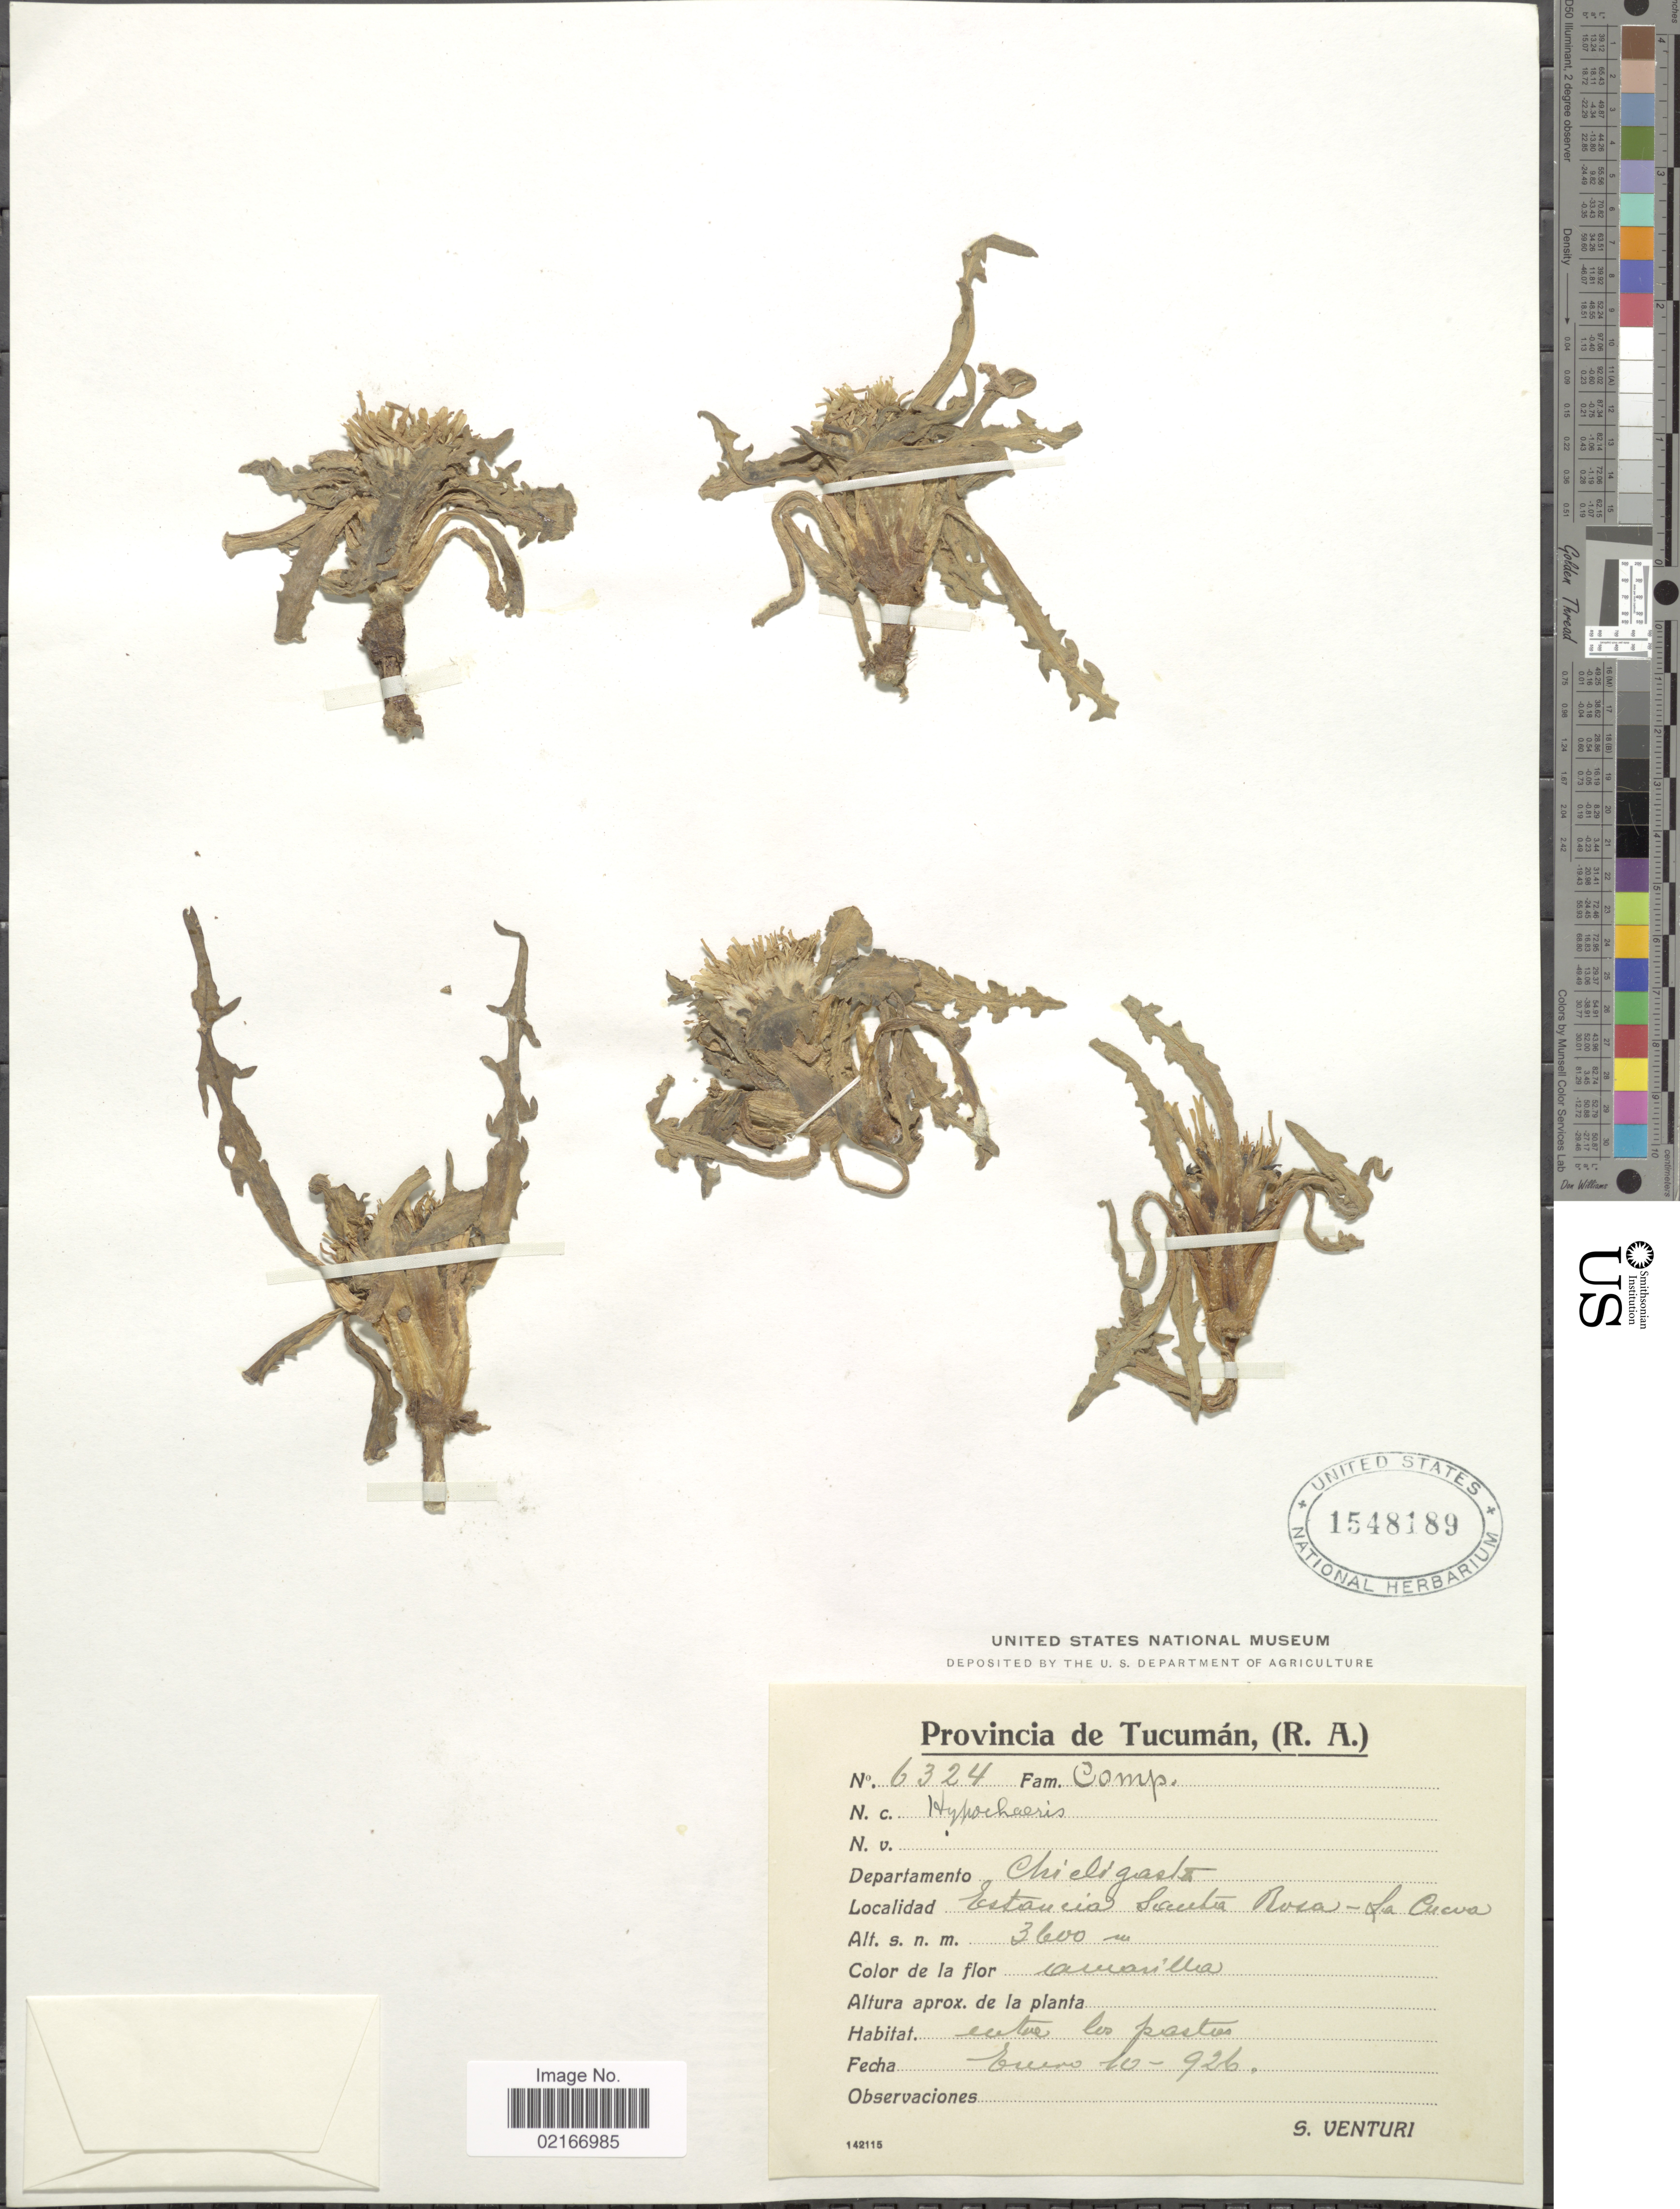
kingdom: Plantae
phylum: Tracheophyta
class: Magnoliopsida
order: Asterales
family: Asteraceae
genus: Hypochaeris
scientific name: Hypochaeris sp.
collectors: S. Venturi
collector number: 6324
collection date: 1926-03-10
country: Argentina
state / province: Tucuman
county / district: Chicligasta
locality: Estancia Santa Rosa- La Cueva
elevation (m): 3600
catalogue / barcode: US 1548189